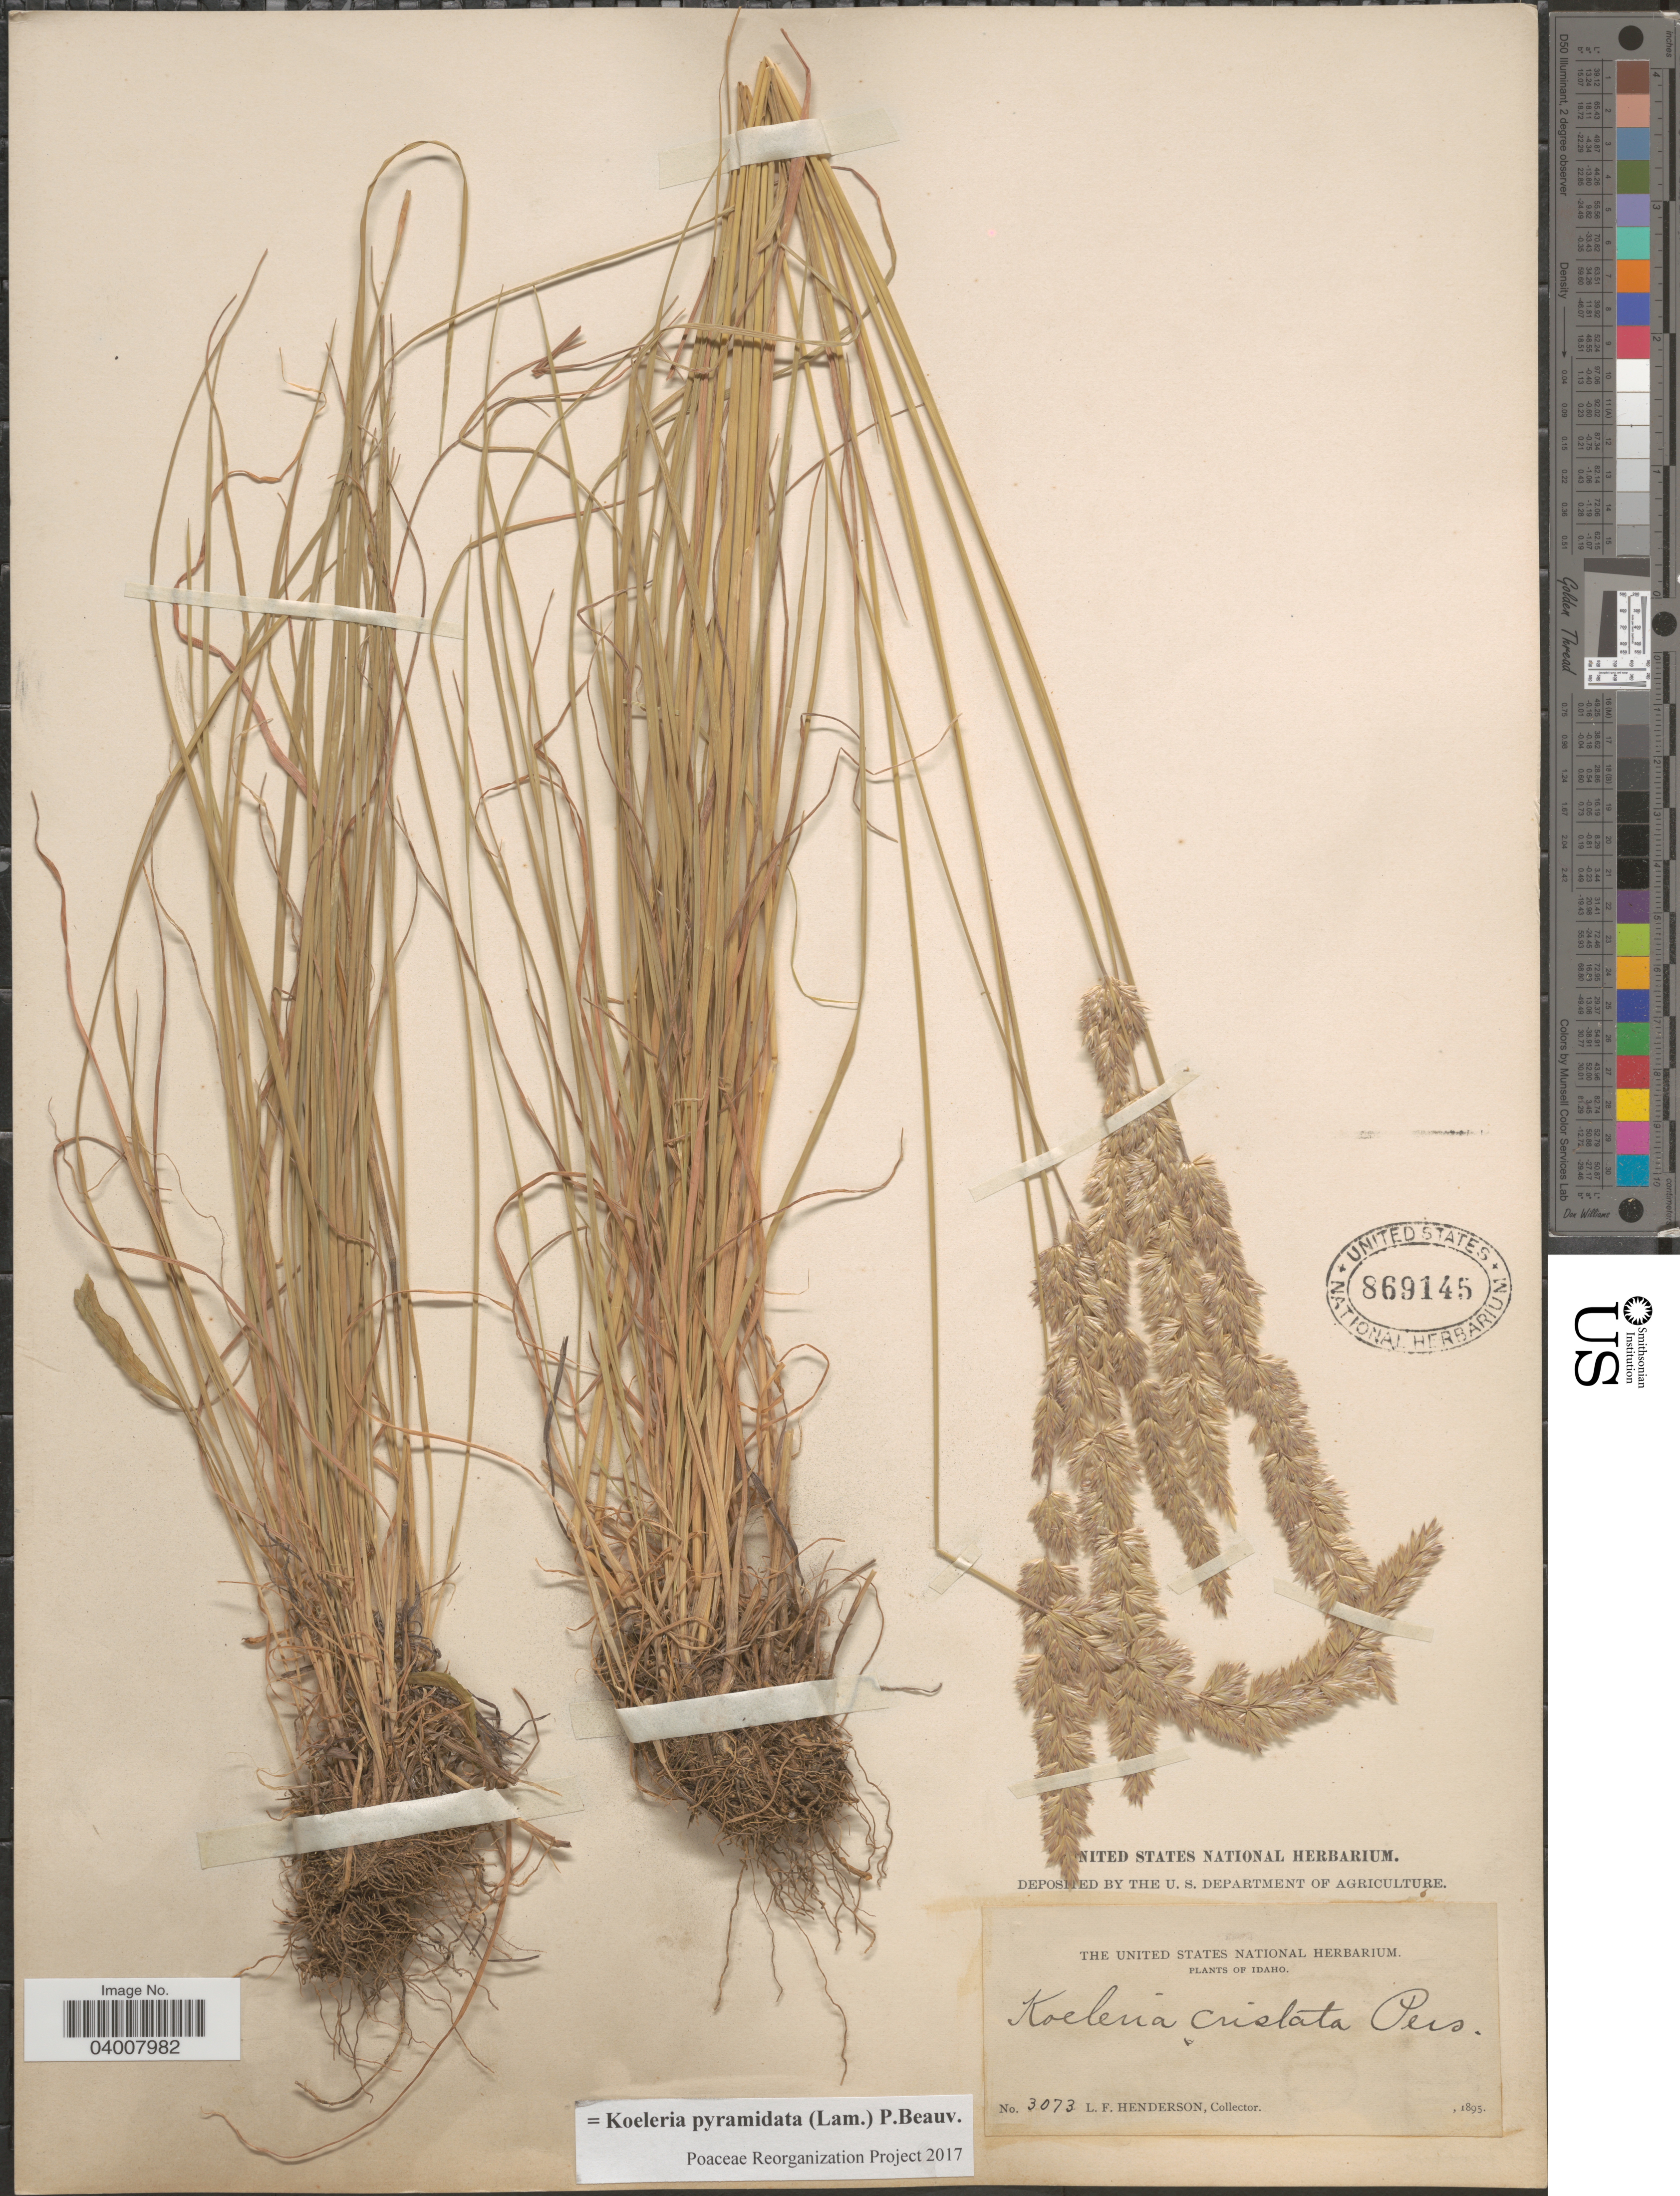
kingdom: Plantae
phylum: Tracheophyta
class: Liliopsida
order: Poales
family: Poaceae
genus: Koeleria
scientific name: Koeleria pyramidata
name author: (Lam.) P. Beauv.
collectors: L. Henderson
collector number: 3073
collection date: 1895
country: United States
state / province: Idaho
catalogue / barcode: US 869145